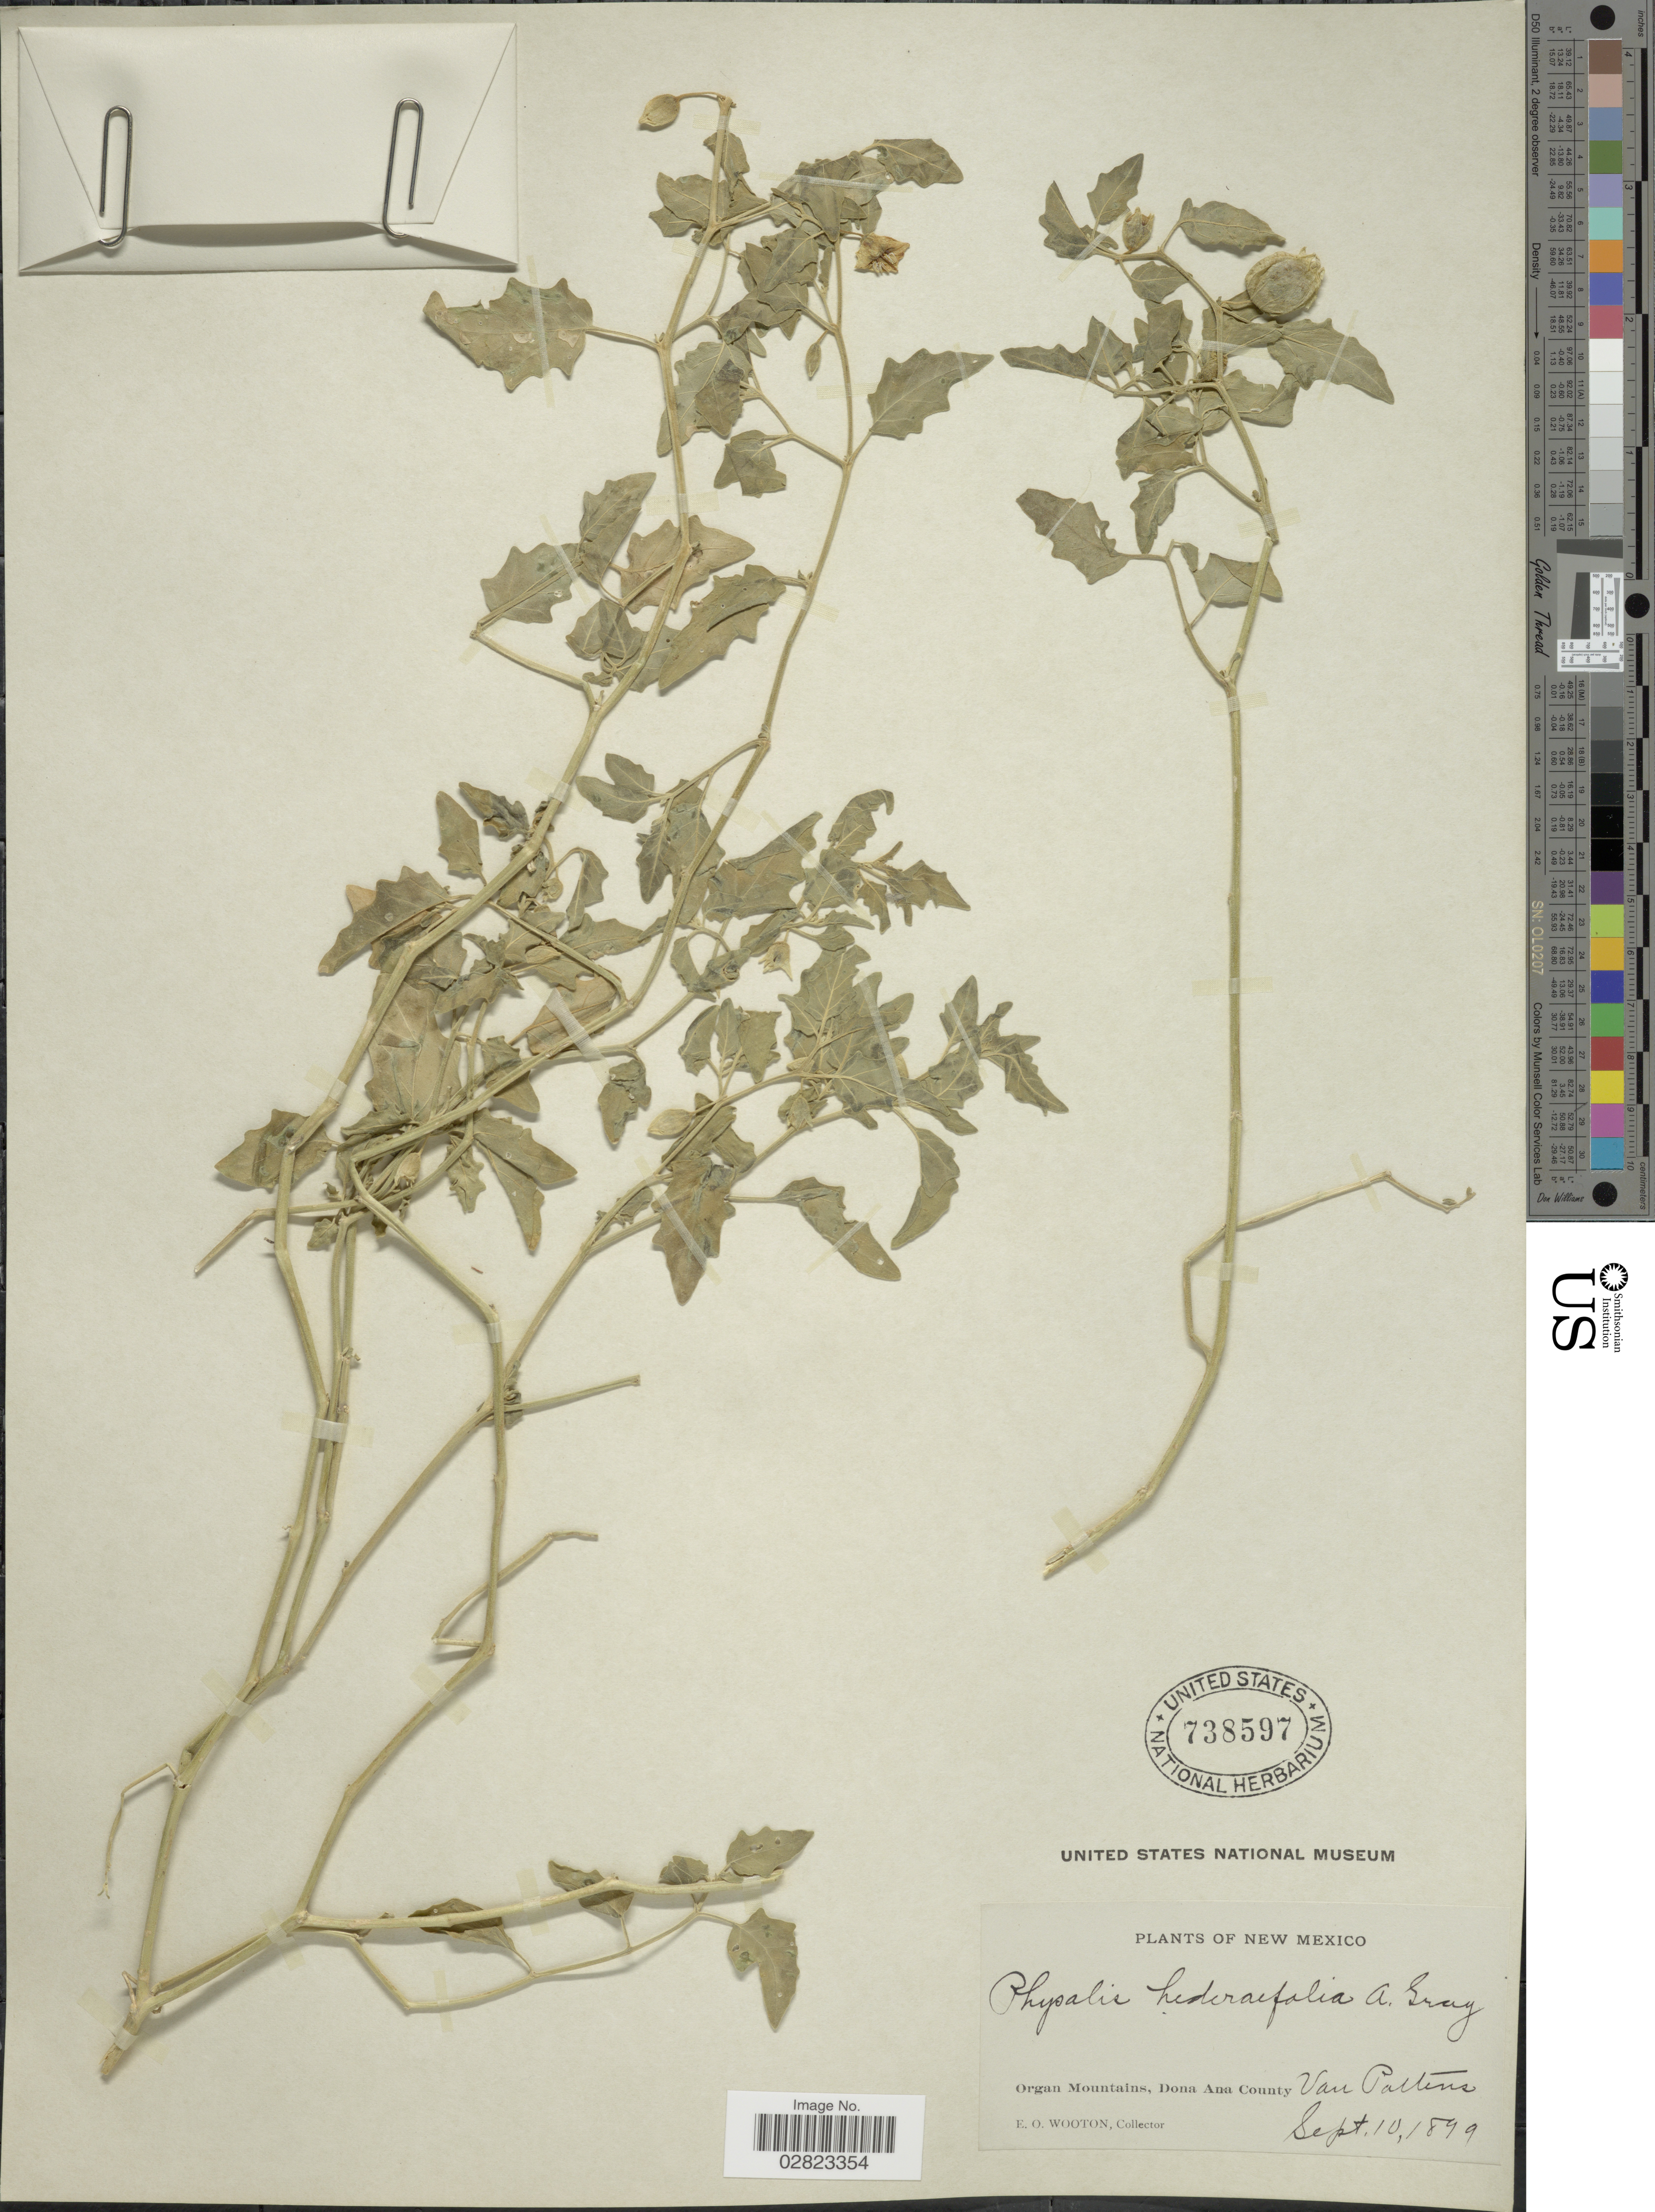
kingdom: Plantae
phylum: Tracheophyta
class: Magnoliopsida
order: Solanales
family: Solanaceae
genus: Physalis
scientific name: Physalis hederifolia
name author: A. Gray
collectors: E. O. Wooton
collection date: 1899-09-10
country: United States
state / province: New Mexico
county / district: Dona Ana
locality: Organ Mountains, Dona Ana County, Van Pattens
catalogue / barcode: US 738597